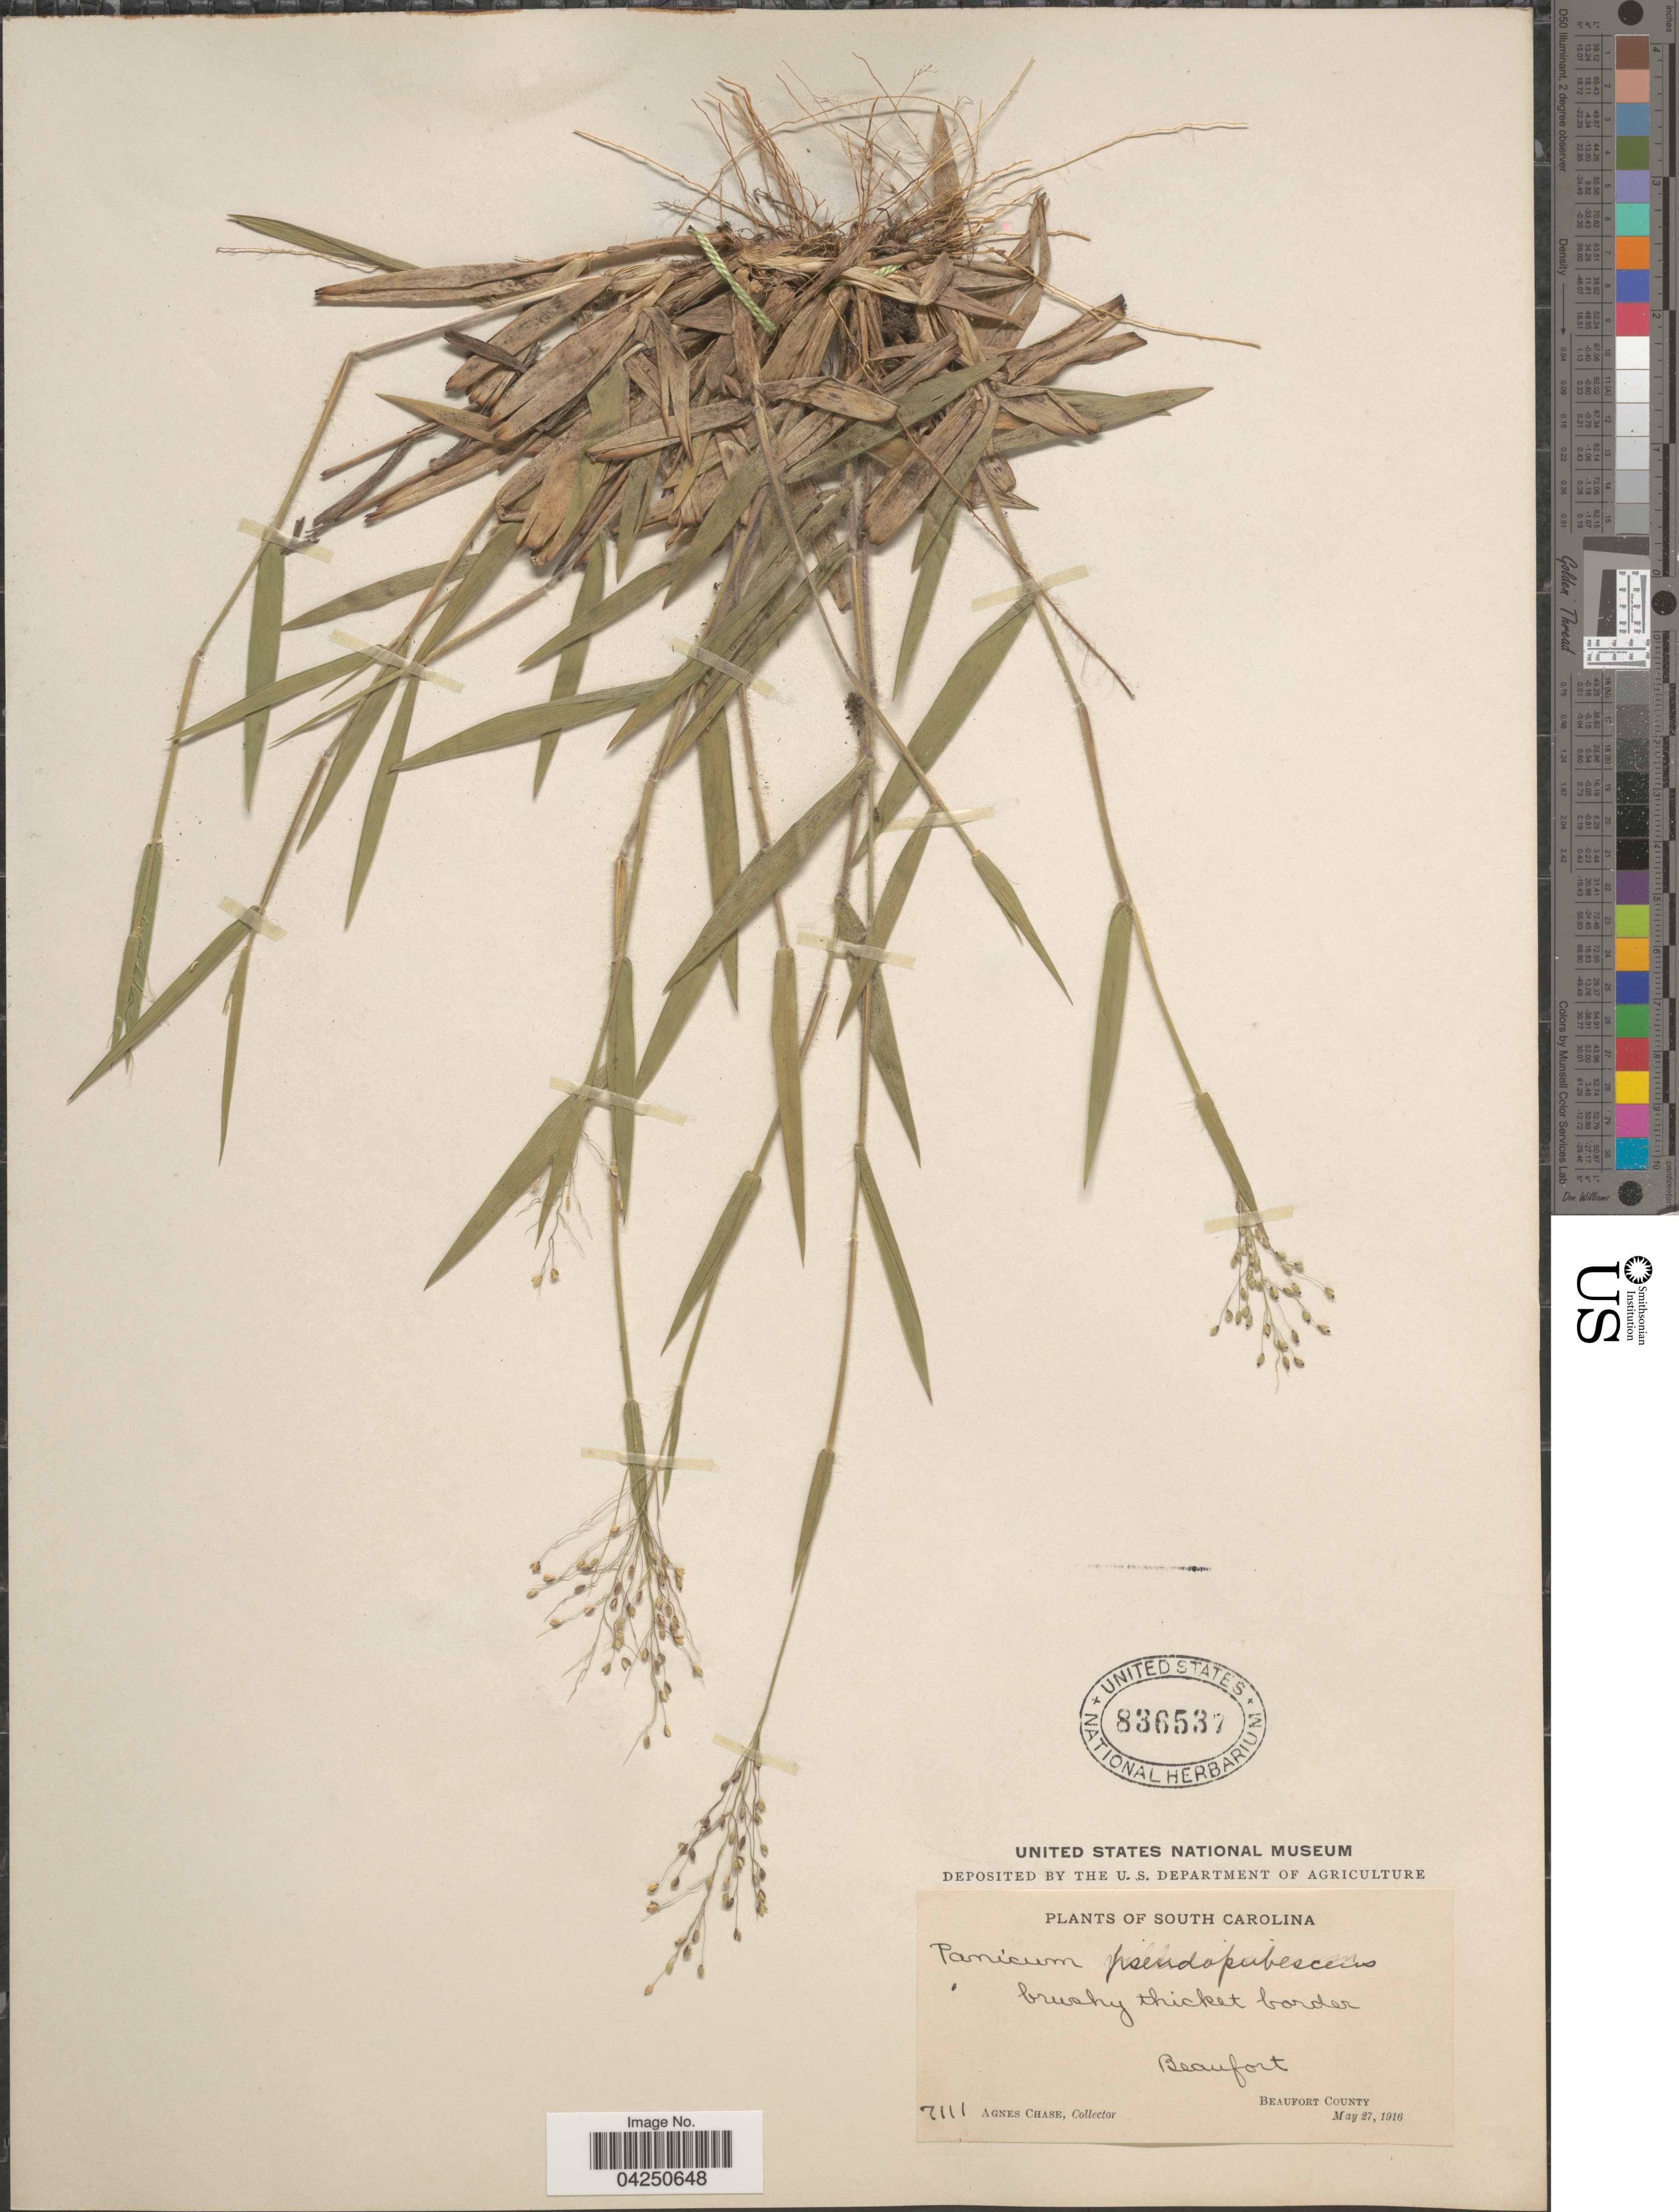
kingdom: Plantae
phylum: Tracheophyta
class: Liliopsida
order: Poales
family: Poaceae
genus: Dichanthelium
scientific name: Dichanthelium acuminatum var. acuminatum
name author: (Sw.) Gould & C.A. Clark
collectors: A. Chase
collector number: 7111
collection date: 1916-05-27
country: United States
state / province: South Carolina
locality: Brushy thicket border. Beaufort. Beaufort County.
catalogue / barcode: US 836537